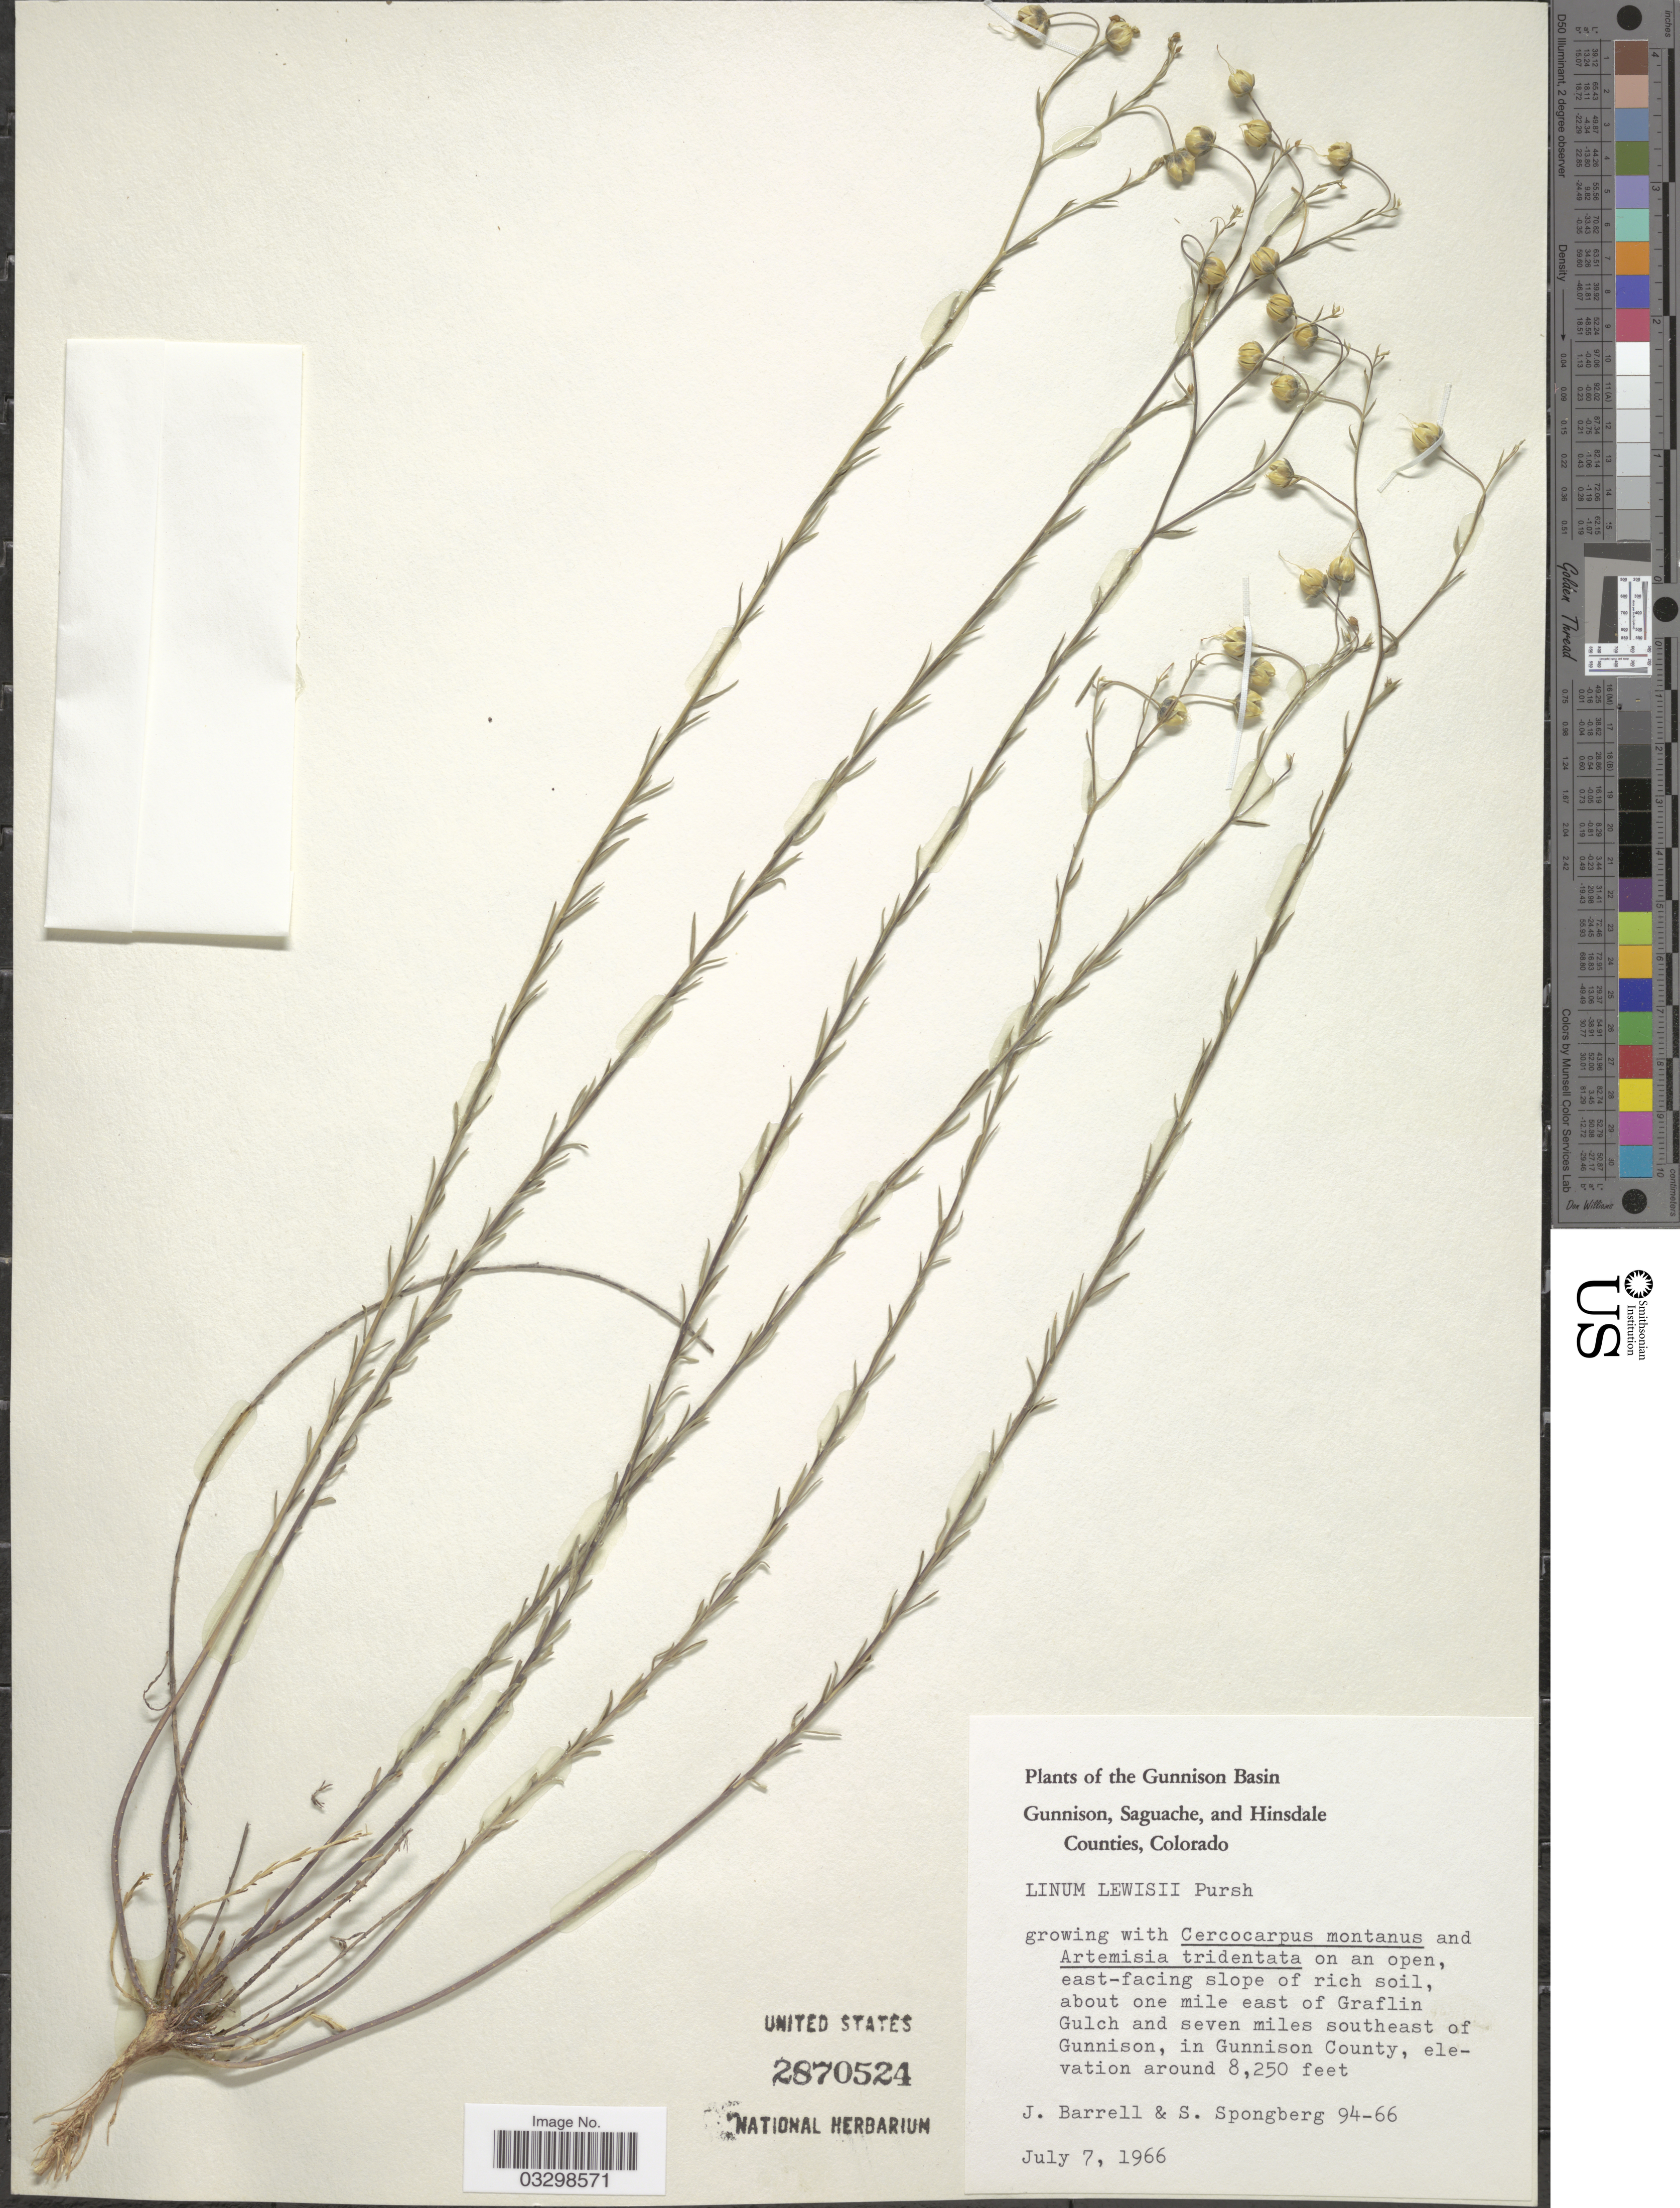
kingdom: Plantae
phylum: Tracheophyta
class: Magnoliopsida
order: Malpighiales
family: Linaceae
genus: Linum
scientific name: Linum lewisii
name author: Pursh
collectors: J. Barrell & S. A.Spongberg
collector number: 94-66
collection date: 1966-07-07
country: United States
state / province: Colorado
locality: Gunnison Basin. About one mile east of Graflin Gulch and seven miles southeast of Gunnison, in Gunnison County.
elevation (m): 2515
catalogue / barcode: US 2870524